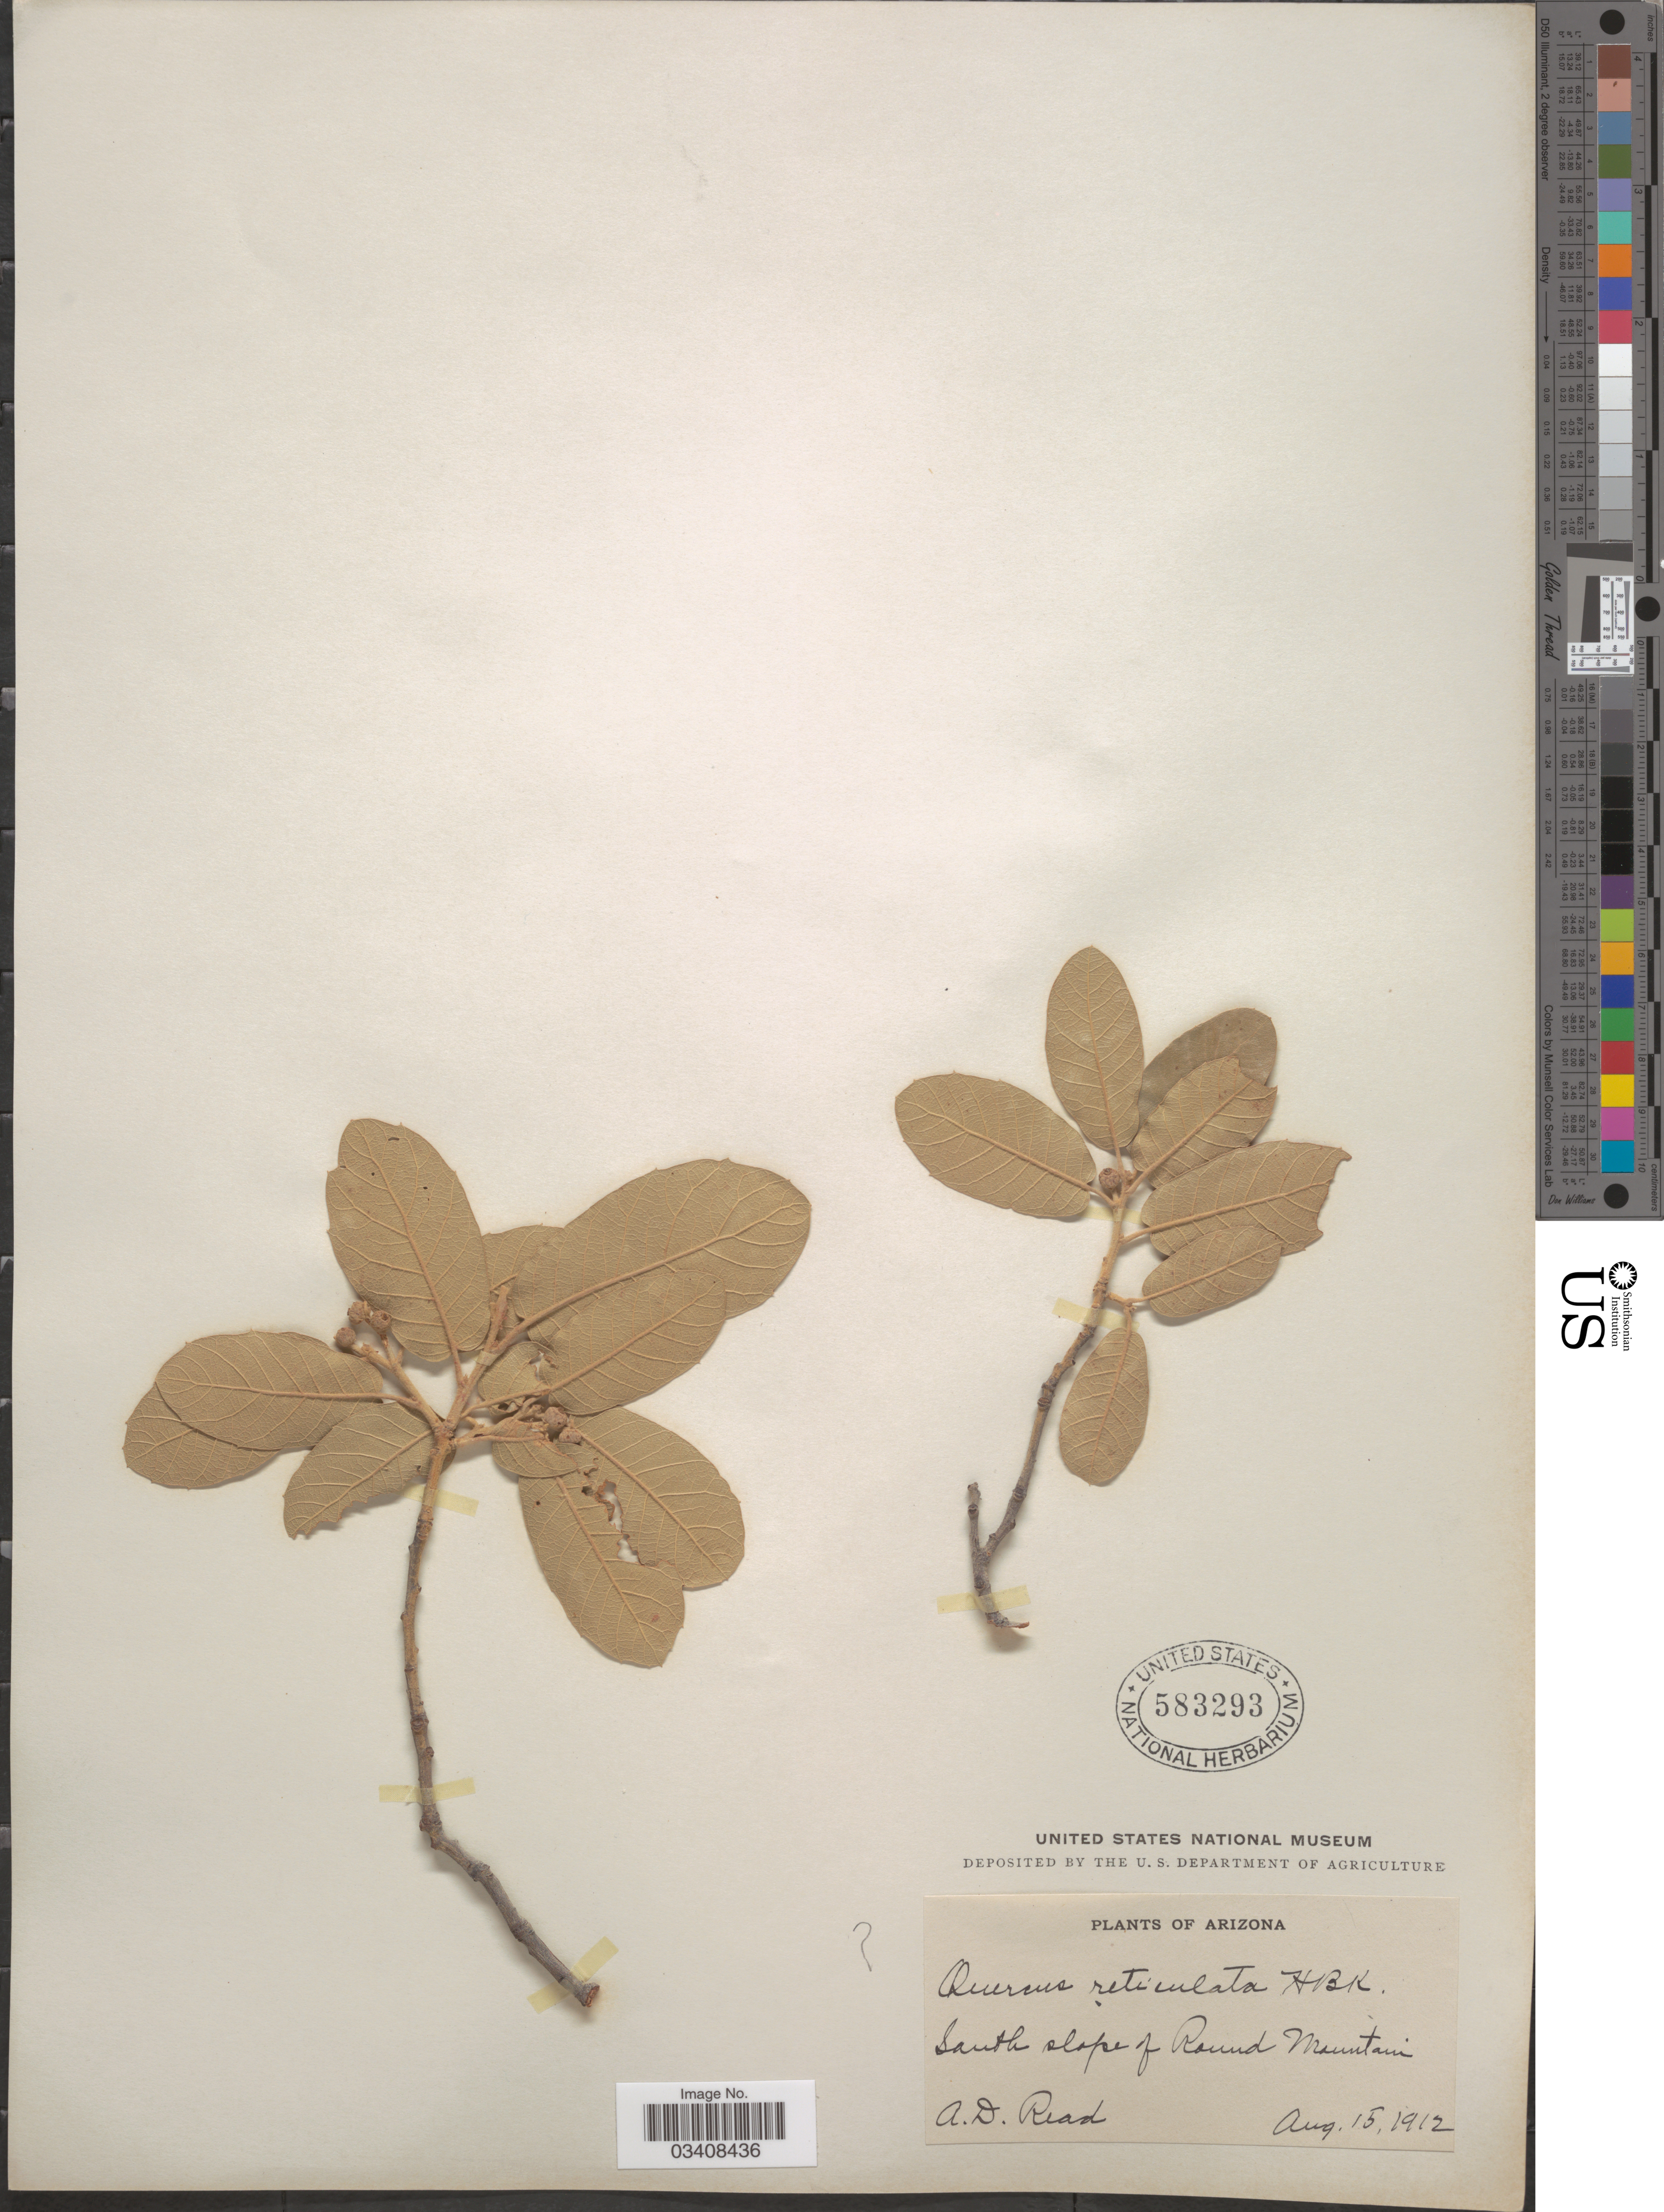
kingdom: Plantae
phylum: Tracheophyta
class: Magnoliopsida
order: Fagales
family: Fagaceae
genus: Quercus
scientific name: Quercus rugosa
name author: Née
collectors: A. D. Read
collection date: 1912-08-15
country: United States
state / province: Arizona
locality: South slope of Round Mountain.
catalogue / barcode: US 583293